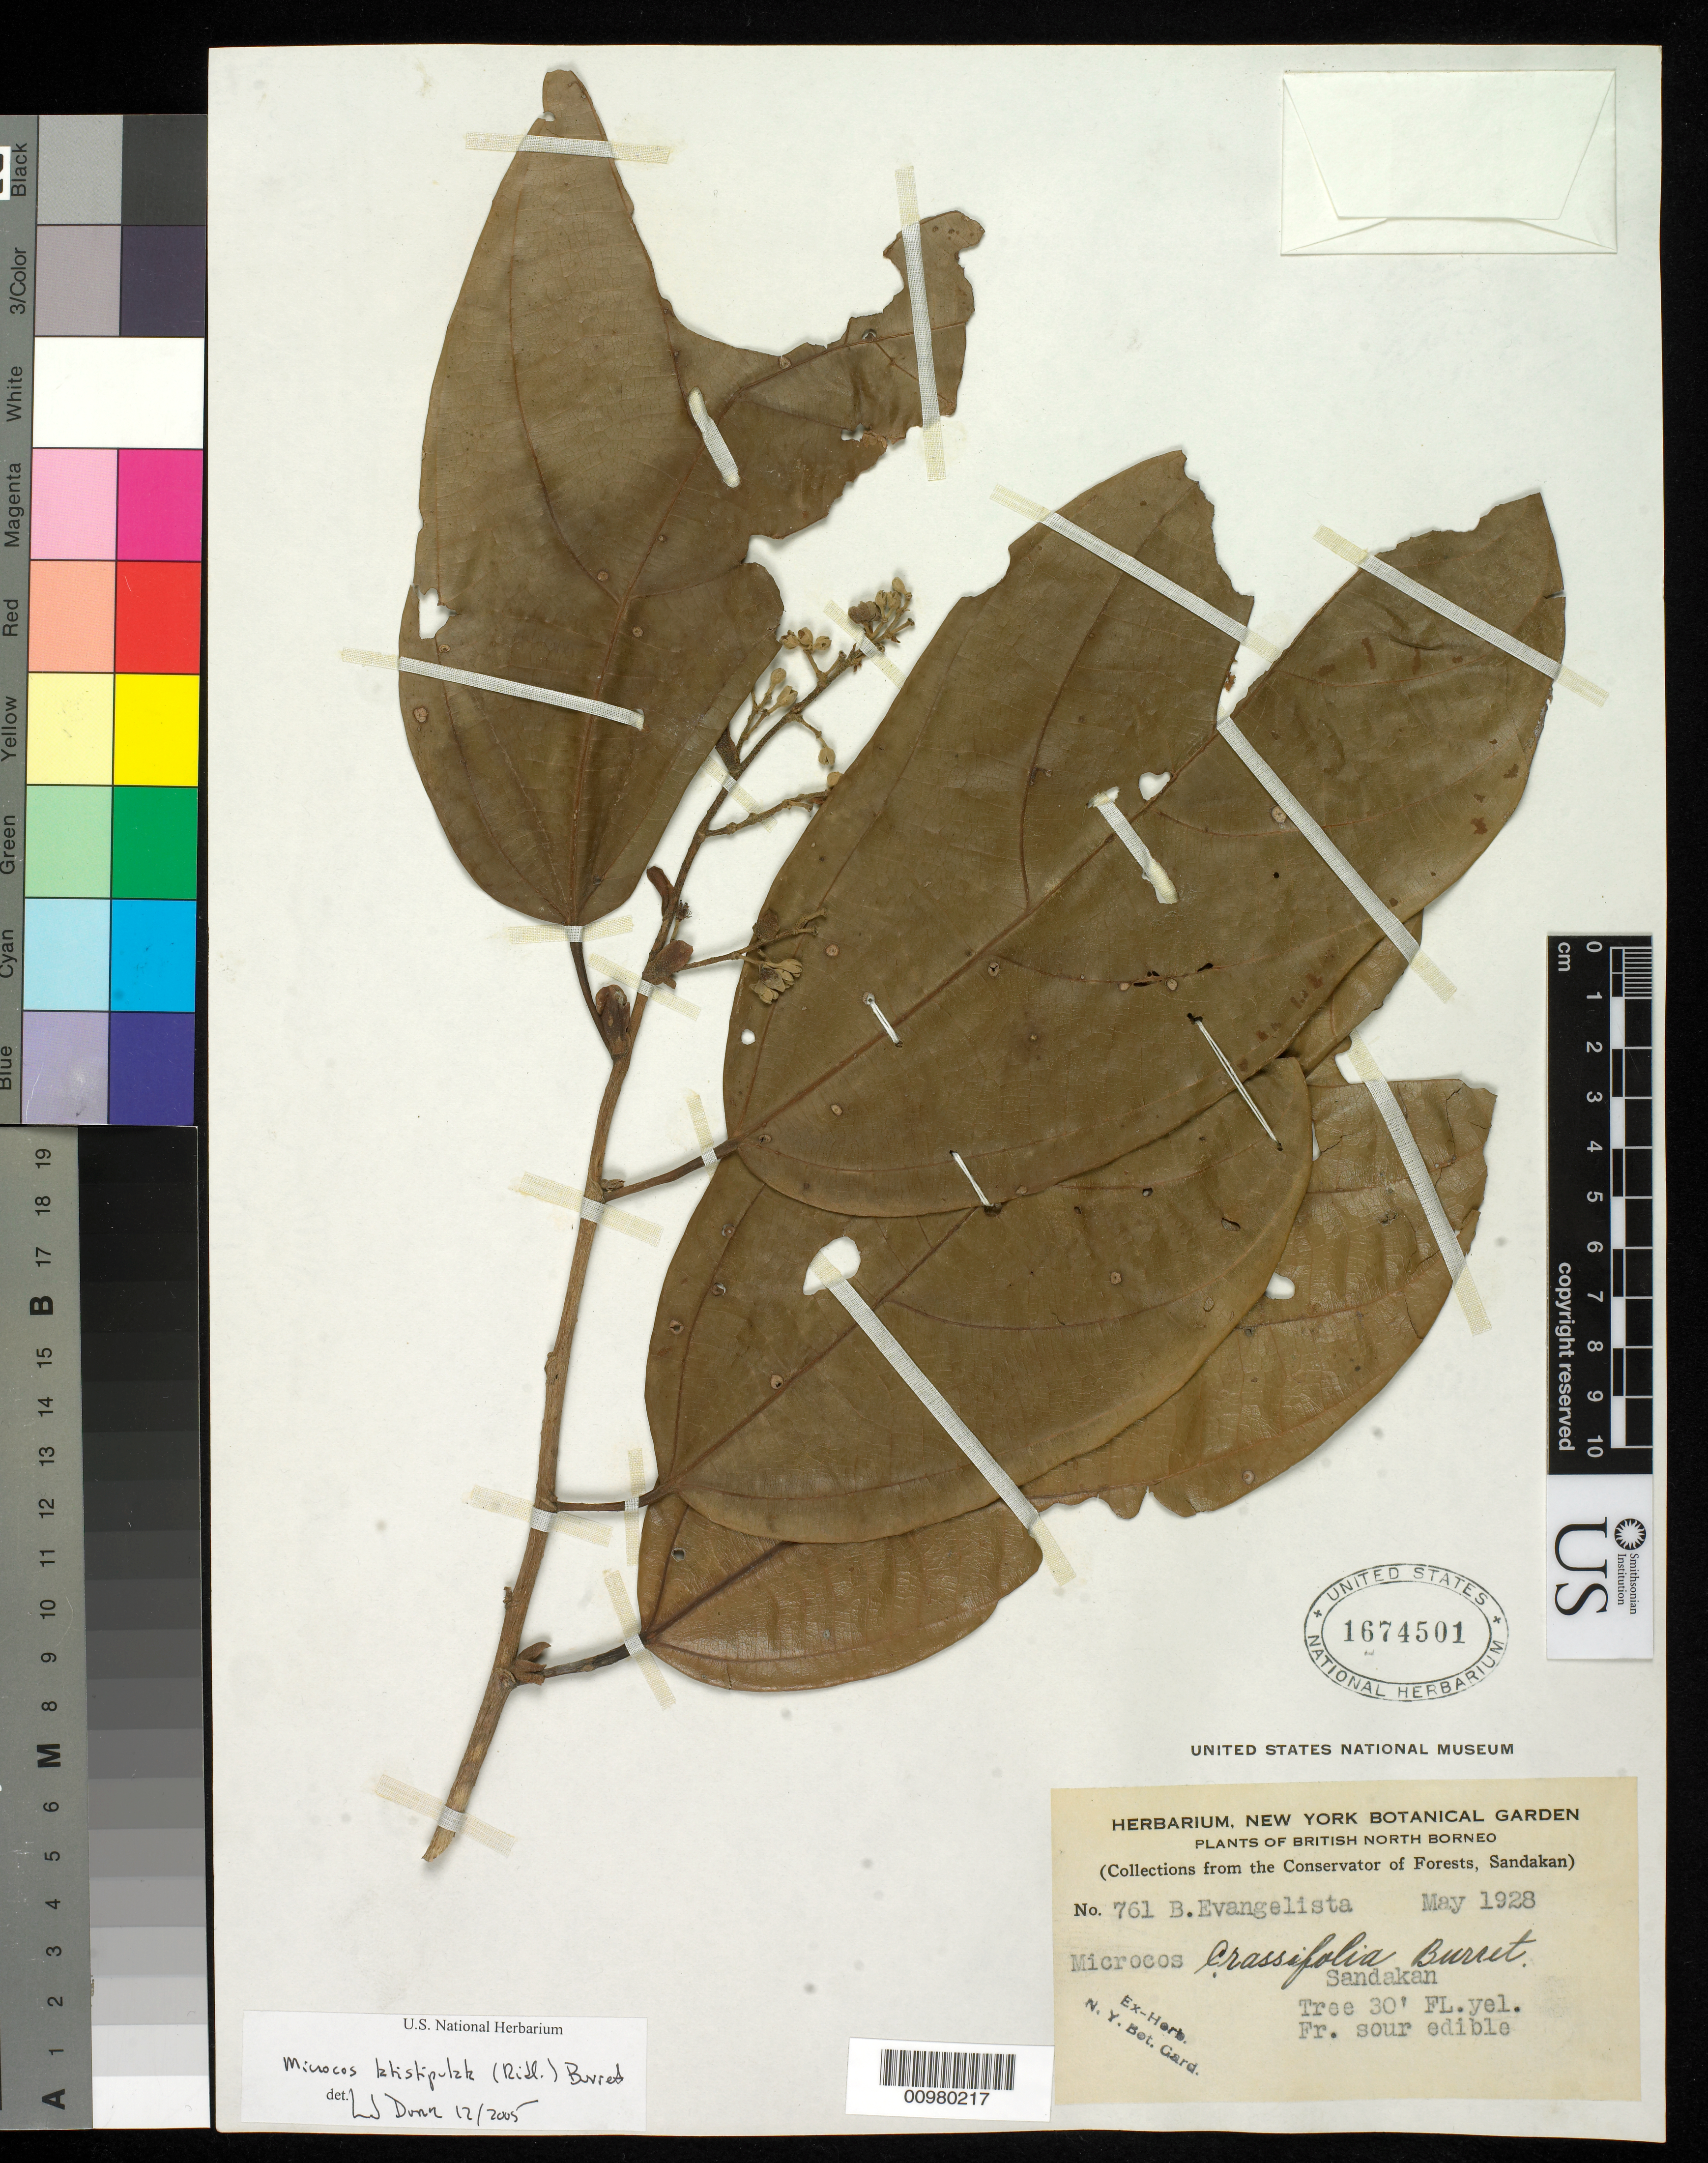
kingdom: Plantae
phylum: Tracheophyta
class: Magnoliopsida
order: Malvales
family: Malvaceae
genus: Microcos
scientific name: Microcos latistipulata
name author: Burret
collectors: B. Emmons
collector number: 761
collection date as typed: May 1928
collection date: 1928-05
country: Malaysia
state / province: Sabah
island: Borneo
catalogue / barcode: US 1674501